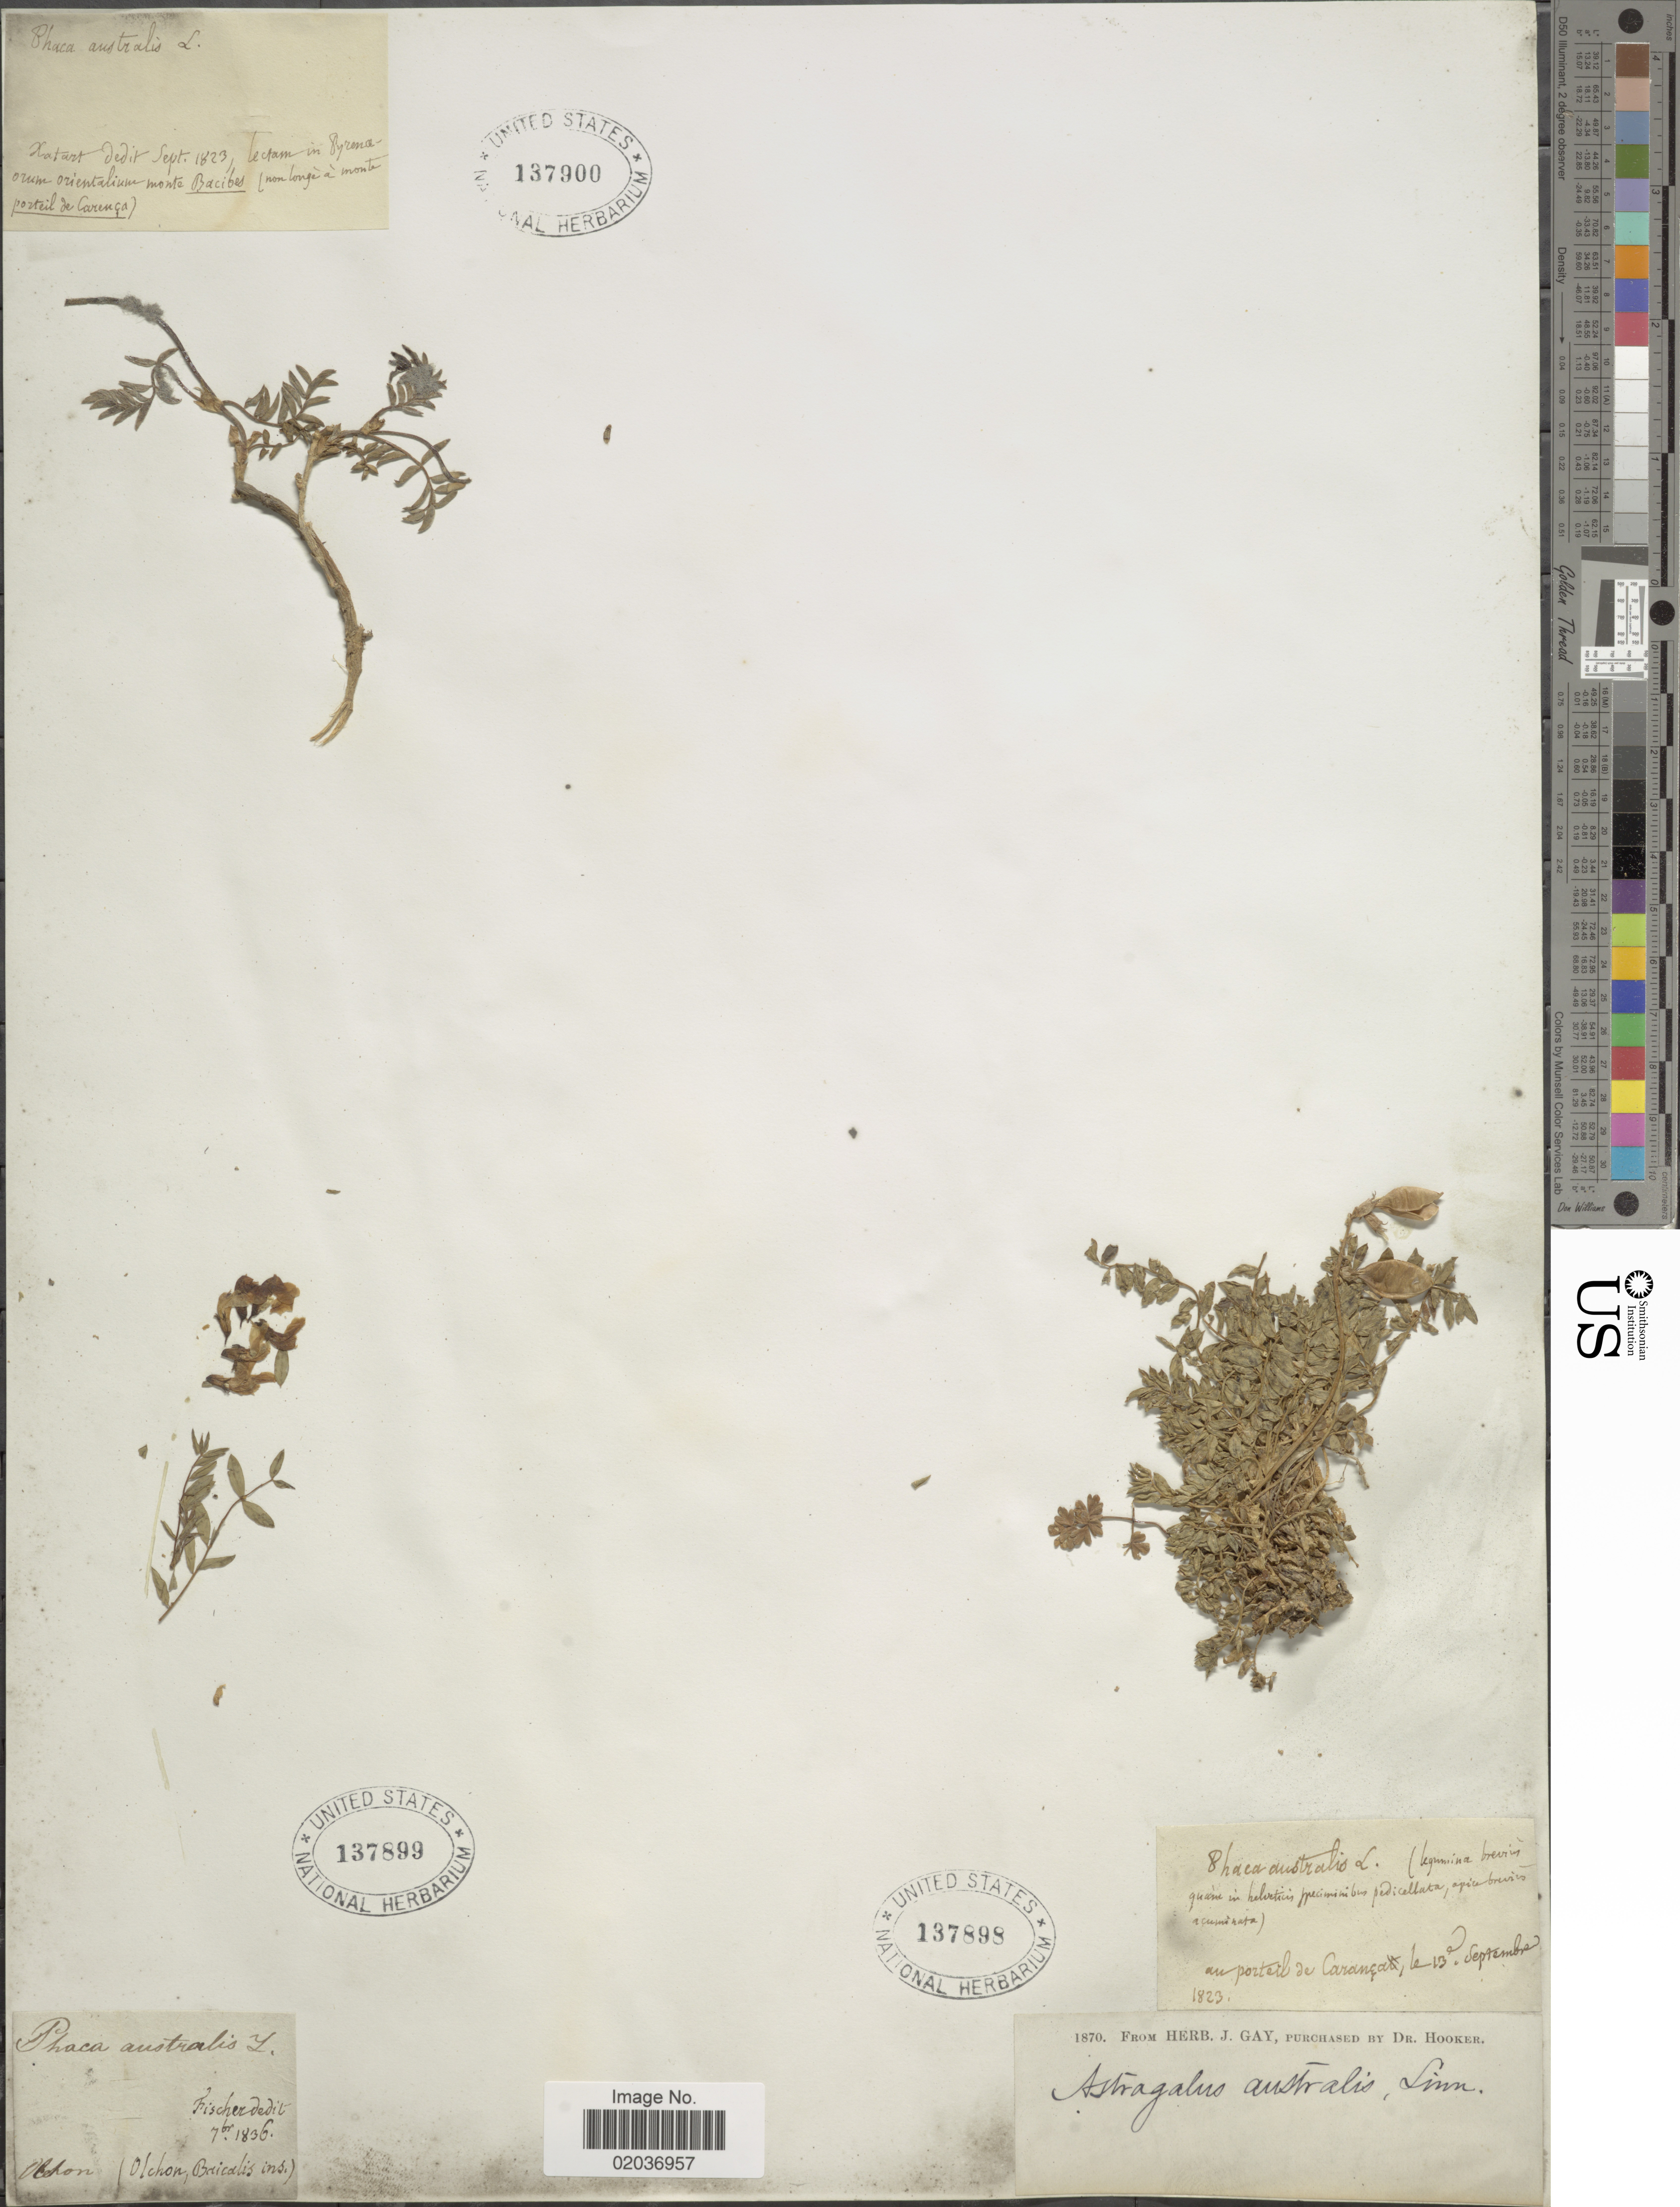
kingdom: Plantae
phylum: Tracheophyta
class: Magnoliopsida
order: Fabales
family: Fabaceae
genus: Astragalus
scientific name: Astragalus australis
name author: (L.) Lam.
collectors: Fischer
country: Russian Federation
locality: Olchon, Bricalis ins.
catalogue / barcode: US 137899-2